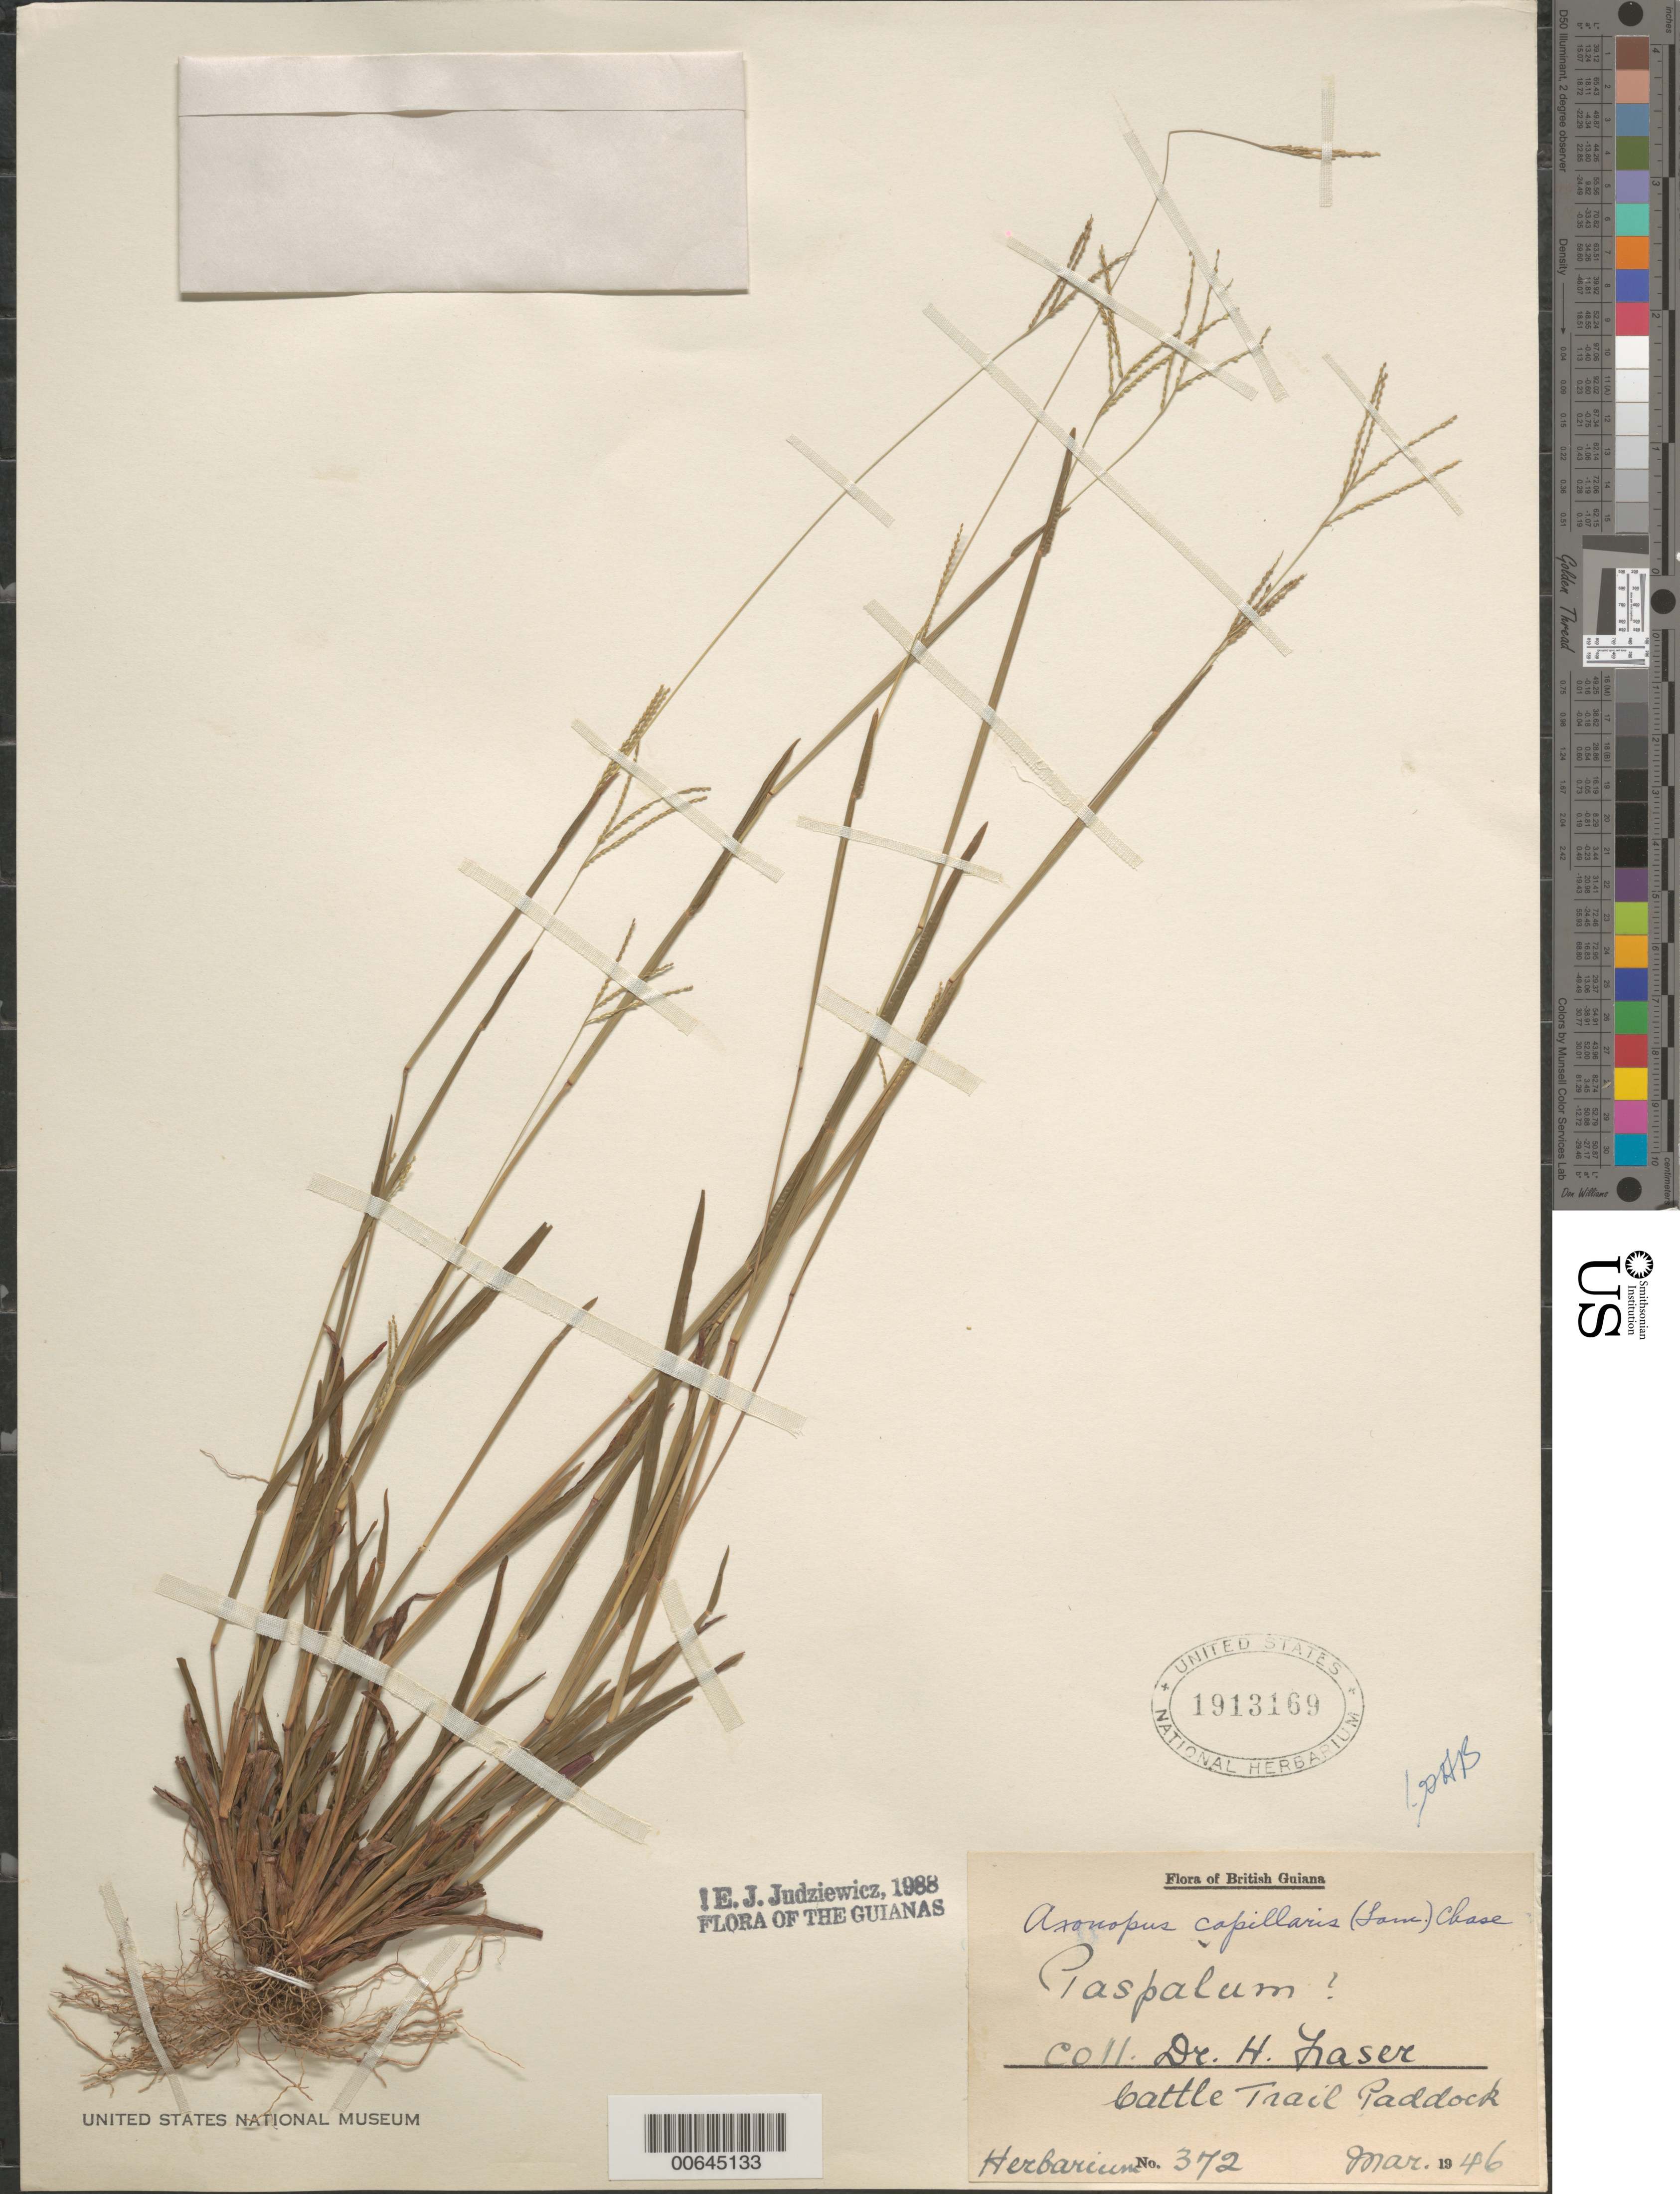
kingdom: Plantae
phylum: Tracheophyta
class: Liliopsida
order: Poales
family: Poaceae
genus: Axonopus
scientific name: Axonopus capillaris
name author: (Lam.) Chase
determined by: Judziewicz, E. J.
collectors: H. Fraser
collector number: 372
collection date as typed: Mar-46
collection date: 1946-03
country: Guyana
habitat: Cattle trail paddock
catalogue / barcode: US 1913169